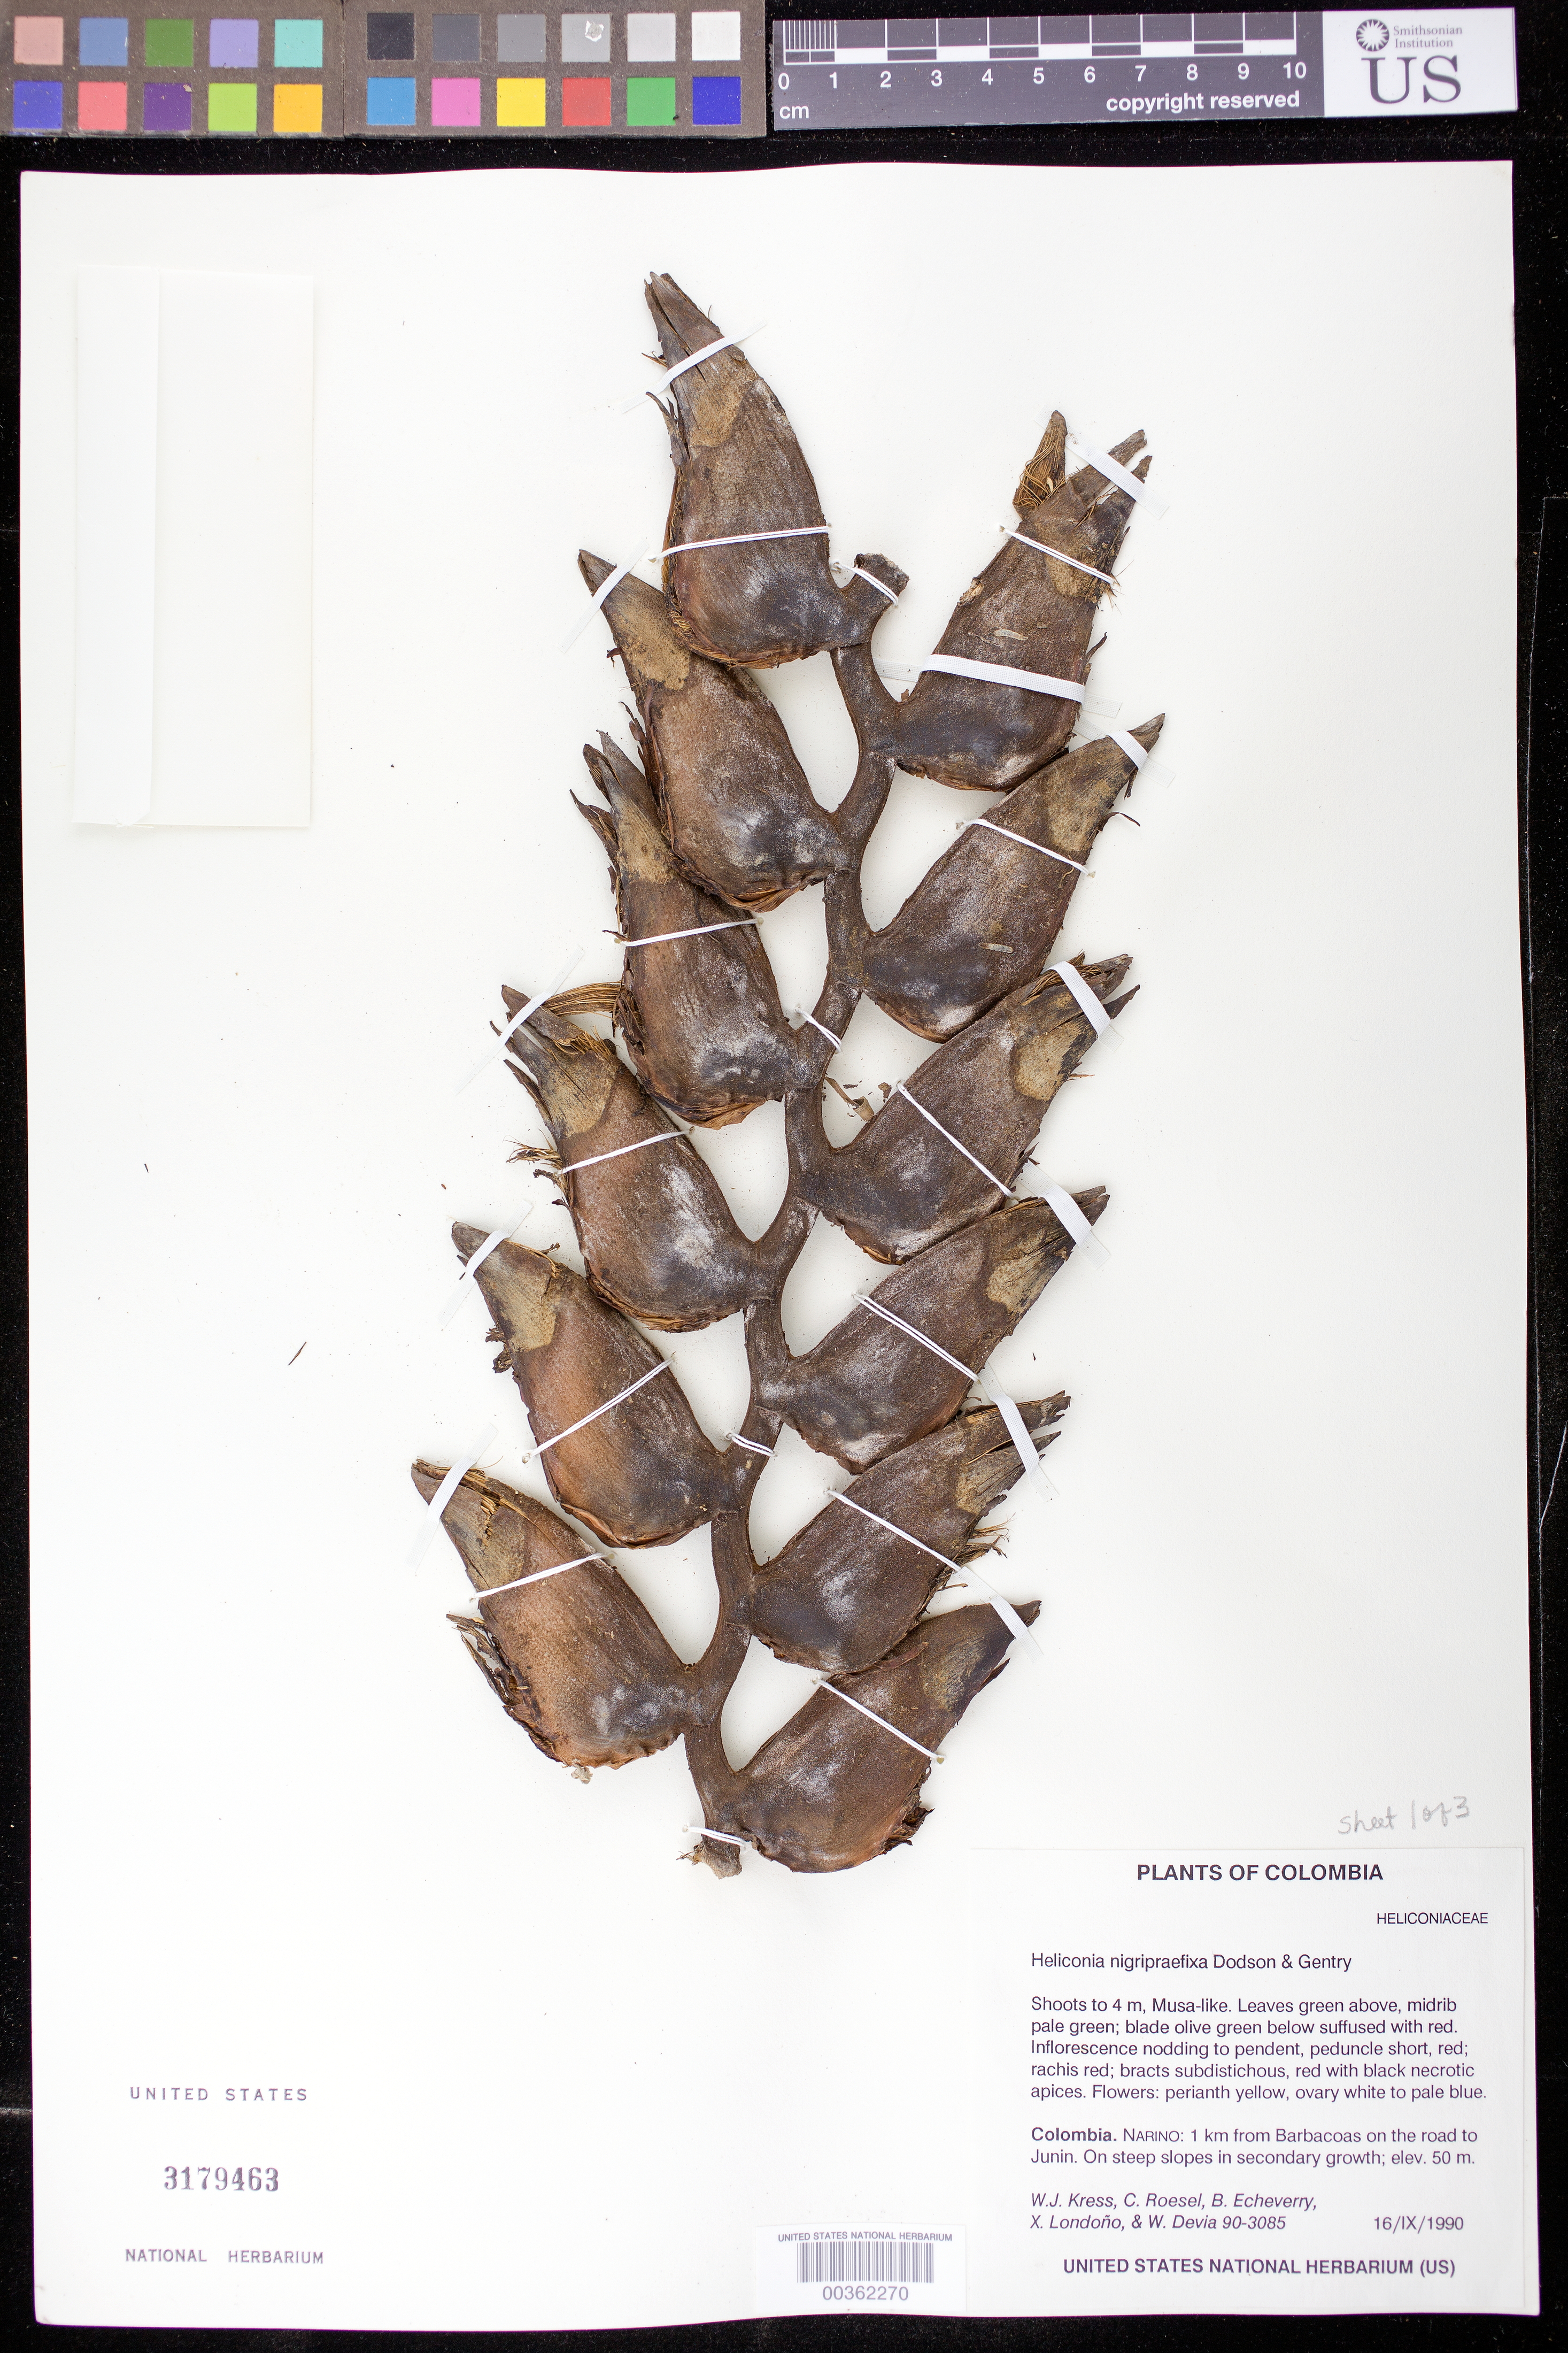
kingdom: Plantae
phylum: Tracheophyta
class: Liliopsida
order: Zingiberales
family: Heliconiaceae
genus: Heliconia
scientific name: Heliconia nigripraefixa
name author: Dodson & Gentry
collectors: W. J. Kress, C. S. Roesel, B. Echeverry, X. Londoño & W. Devia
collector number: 90-3085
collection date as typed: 16 Sep 1990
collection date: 1990-09-16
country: Colombia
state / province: Nariño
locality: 1 km from Barbacoas on road to Junin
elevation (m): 50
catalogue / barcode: US 3179463